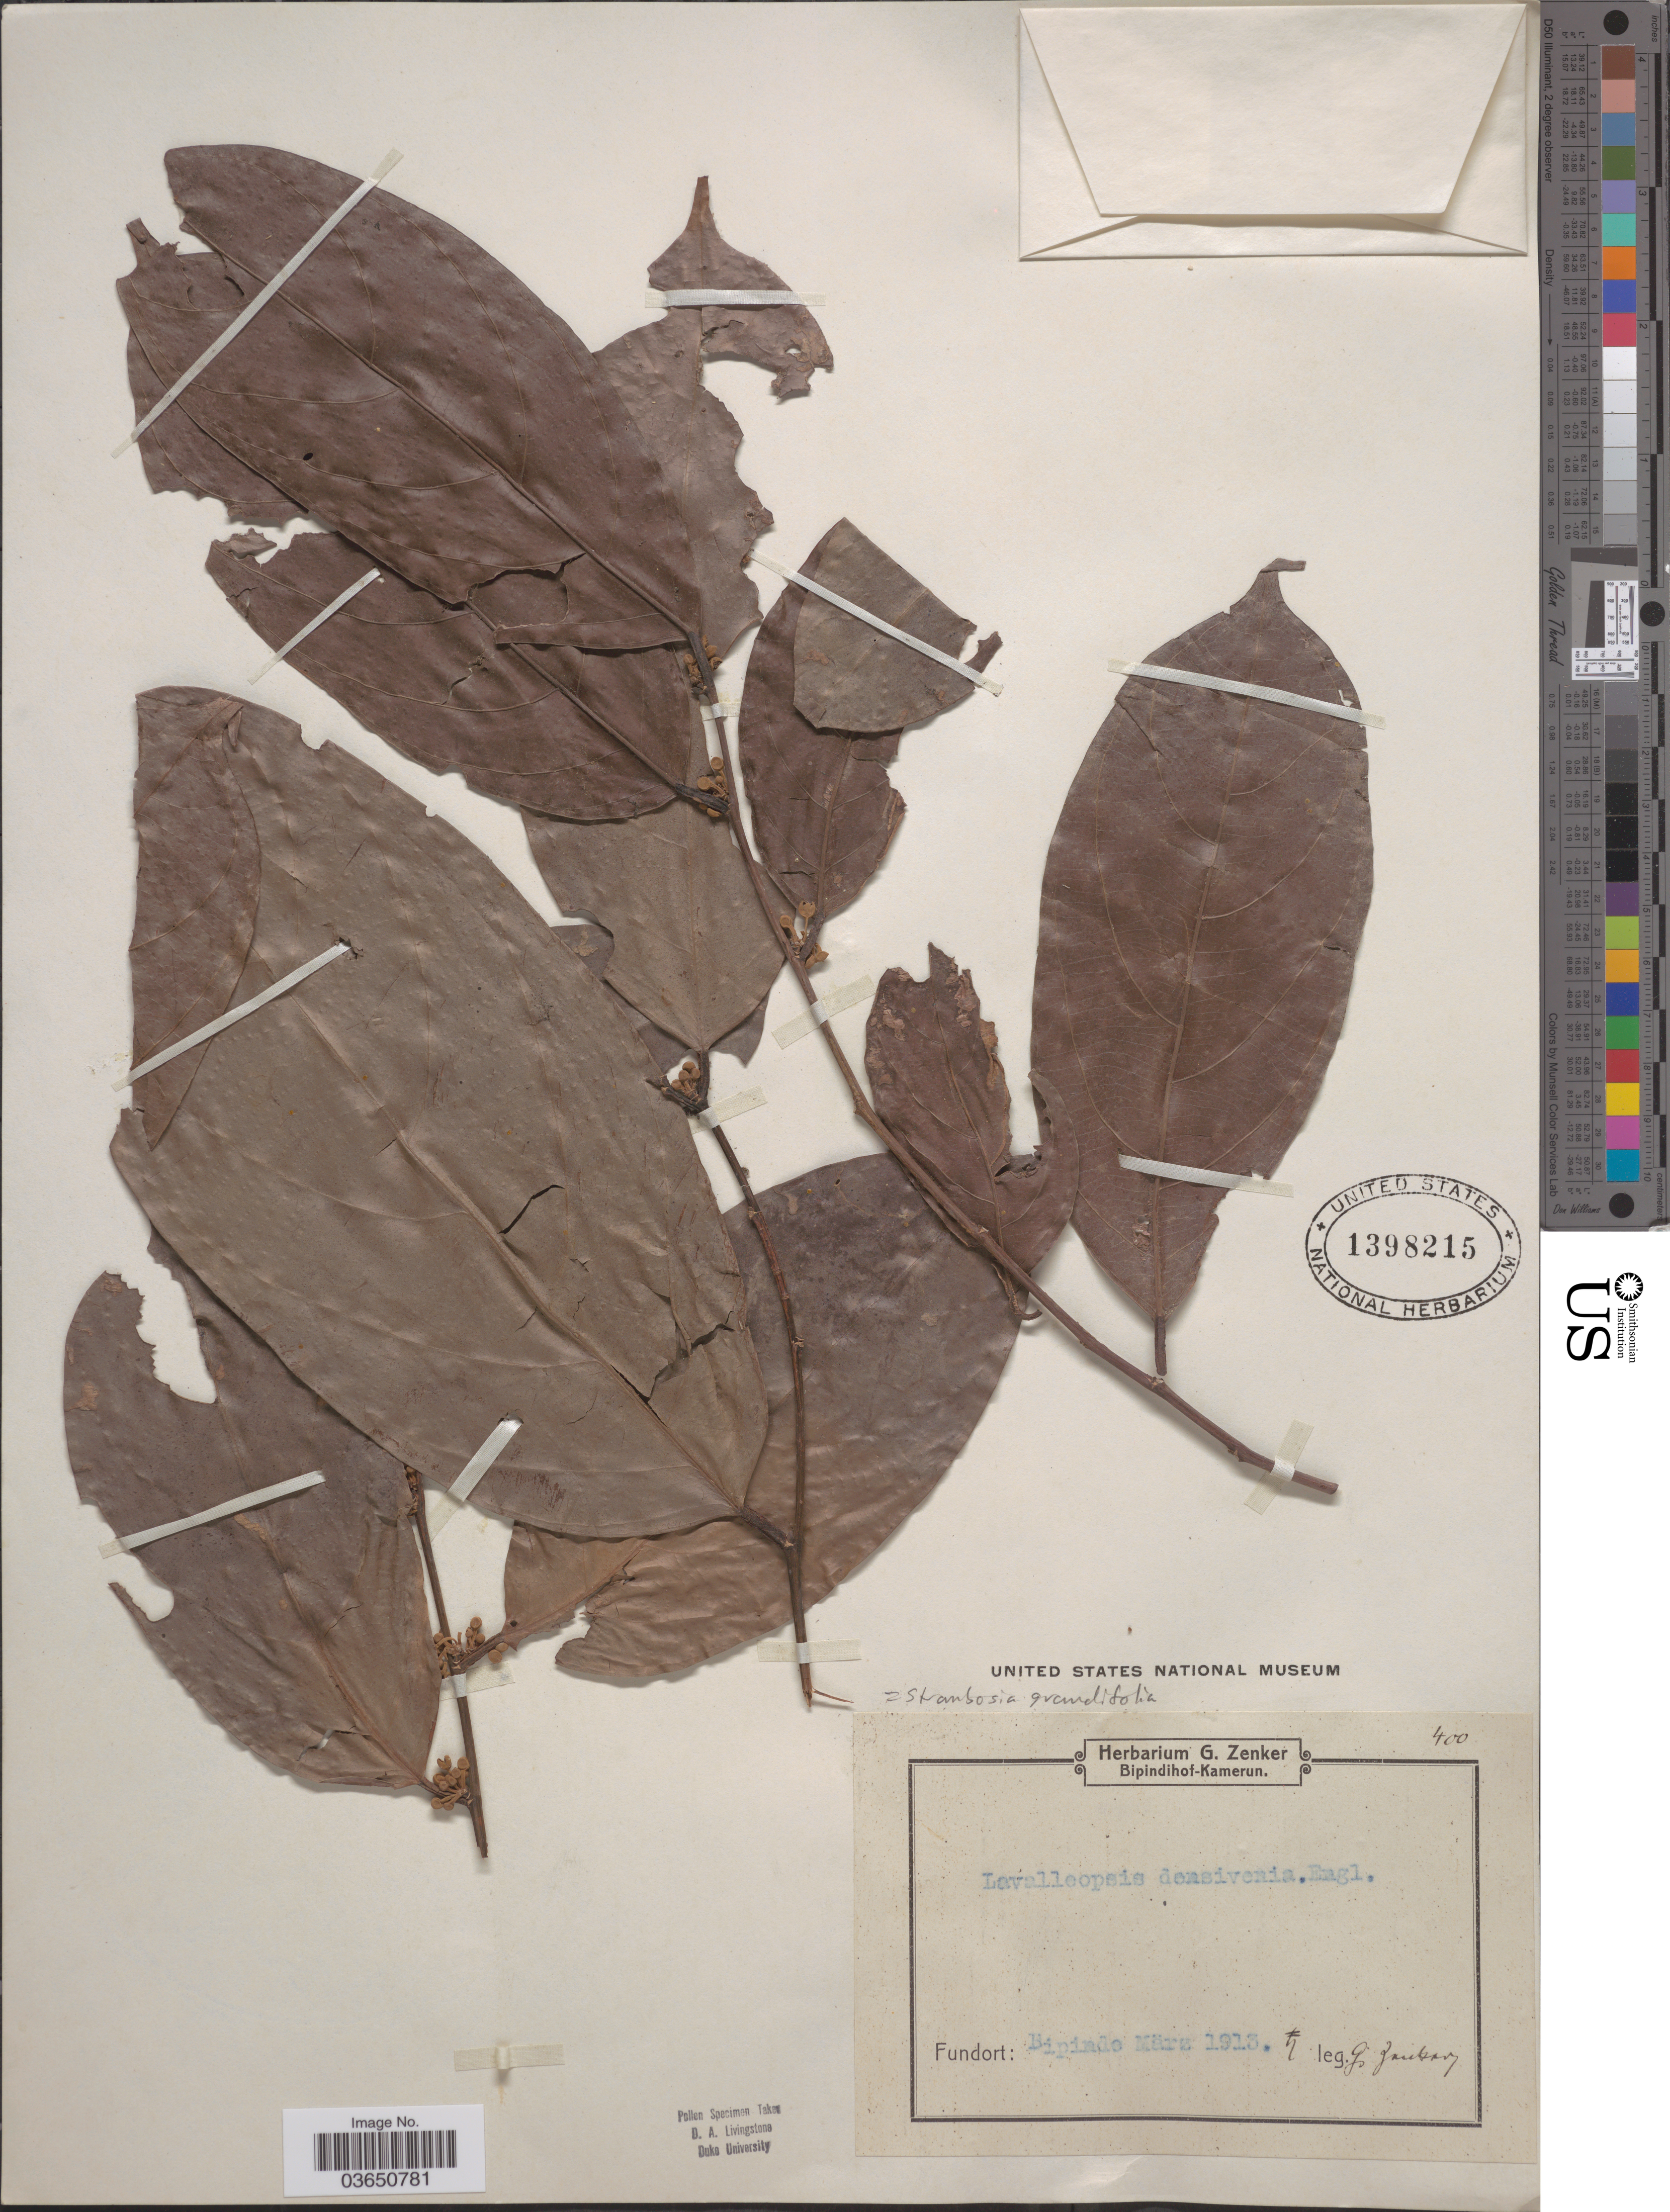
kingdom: Plantae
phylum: Tracheophyta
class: Magnoliopsida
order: Santalales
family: Strombosiaceae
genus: Strombosia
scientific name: Strombosia grandifolia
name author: Hook. f. ex Benth.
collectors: G. A. Zenker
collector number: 400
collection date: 1913-03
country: Cameroon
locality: Bipinde.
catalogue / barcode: US 1398215